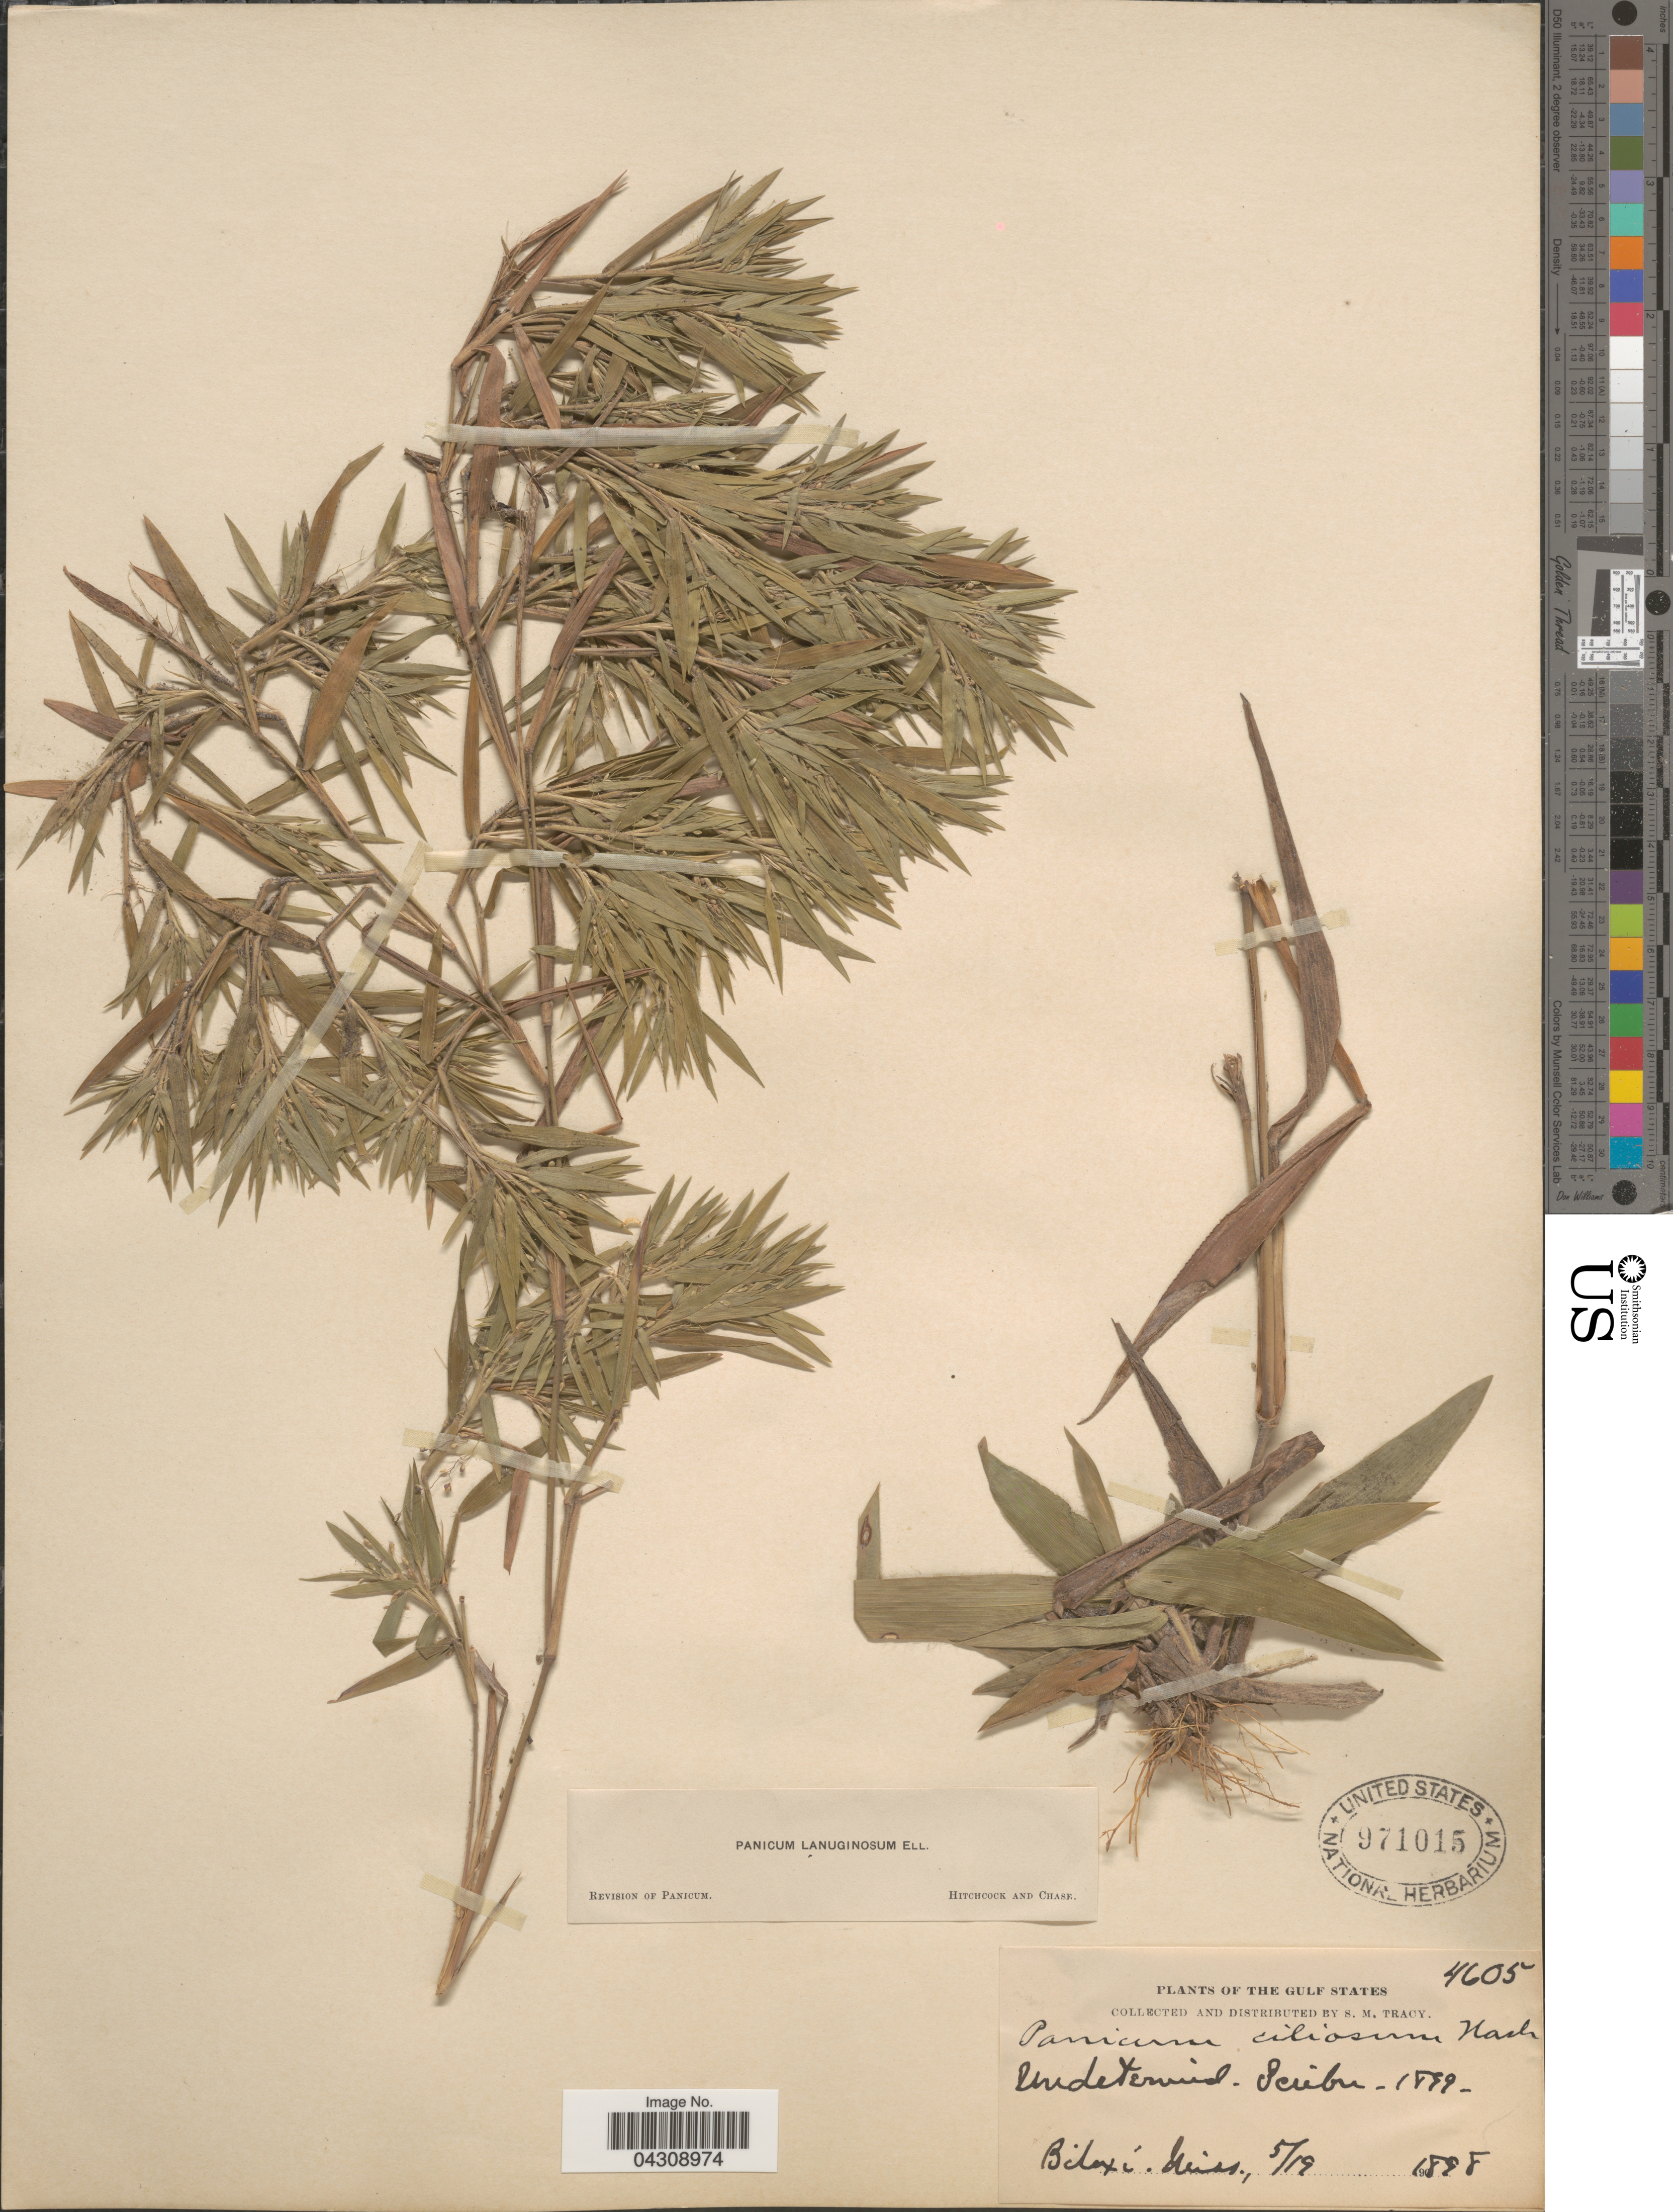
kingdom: Plantae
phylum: Tracheophyta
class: Liliopsida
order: Poales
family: Poaceae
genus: Dichanthelium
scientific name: Dichanthelium acuminatum var. acuminatum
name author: (Sw.) Gould & C.A. Clark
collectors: S. M. Tracy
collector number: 4605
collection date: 1898-05-19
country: United States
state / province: Mississippi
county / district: Harrison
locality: Biloxi.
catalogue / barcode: US 971015